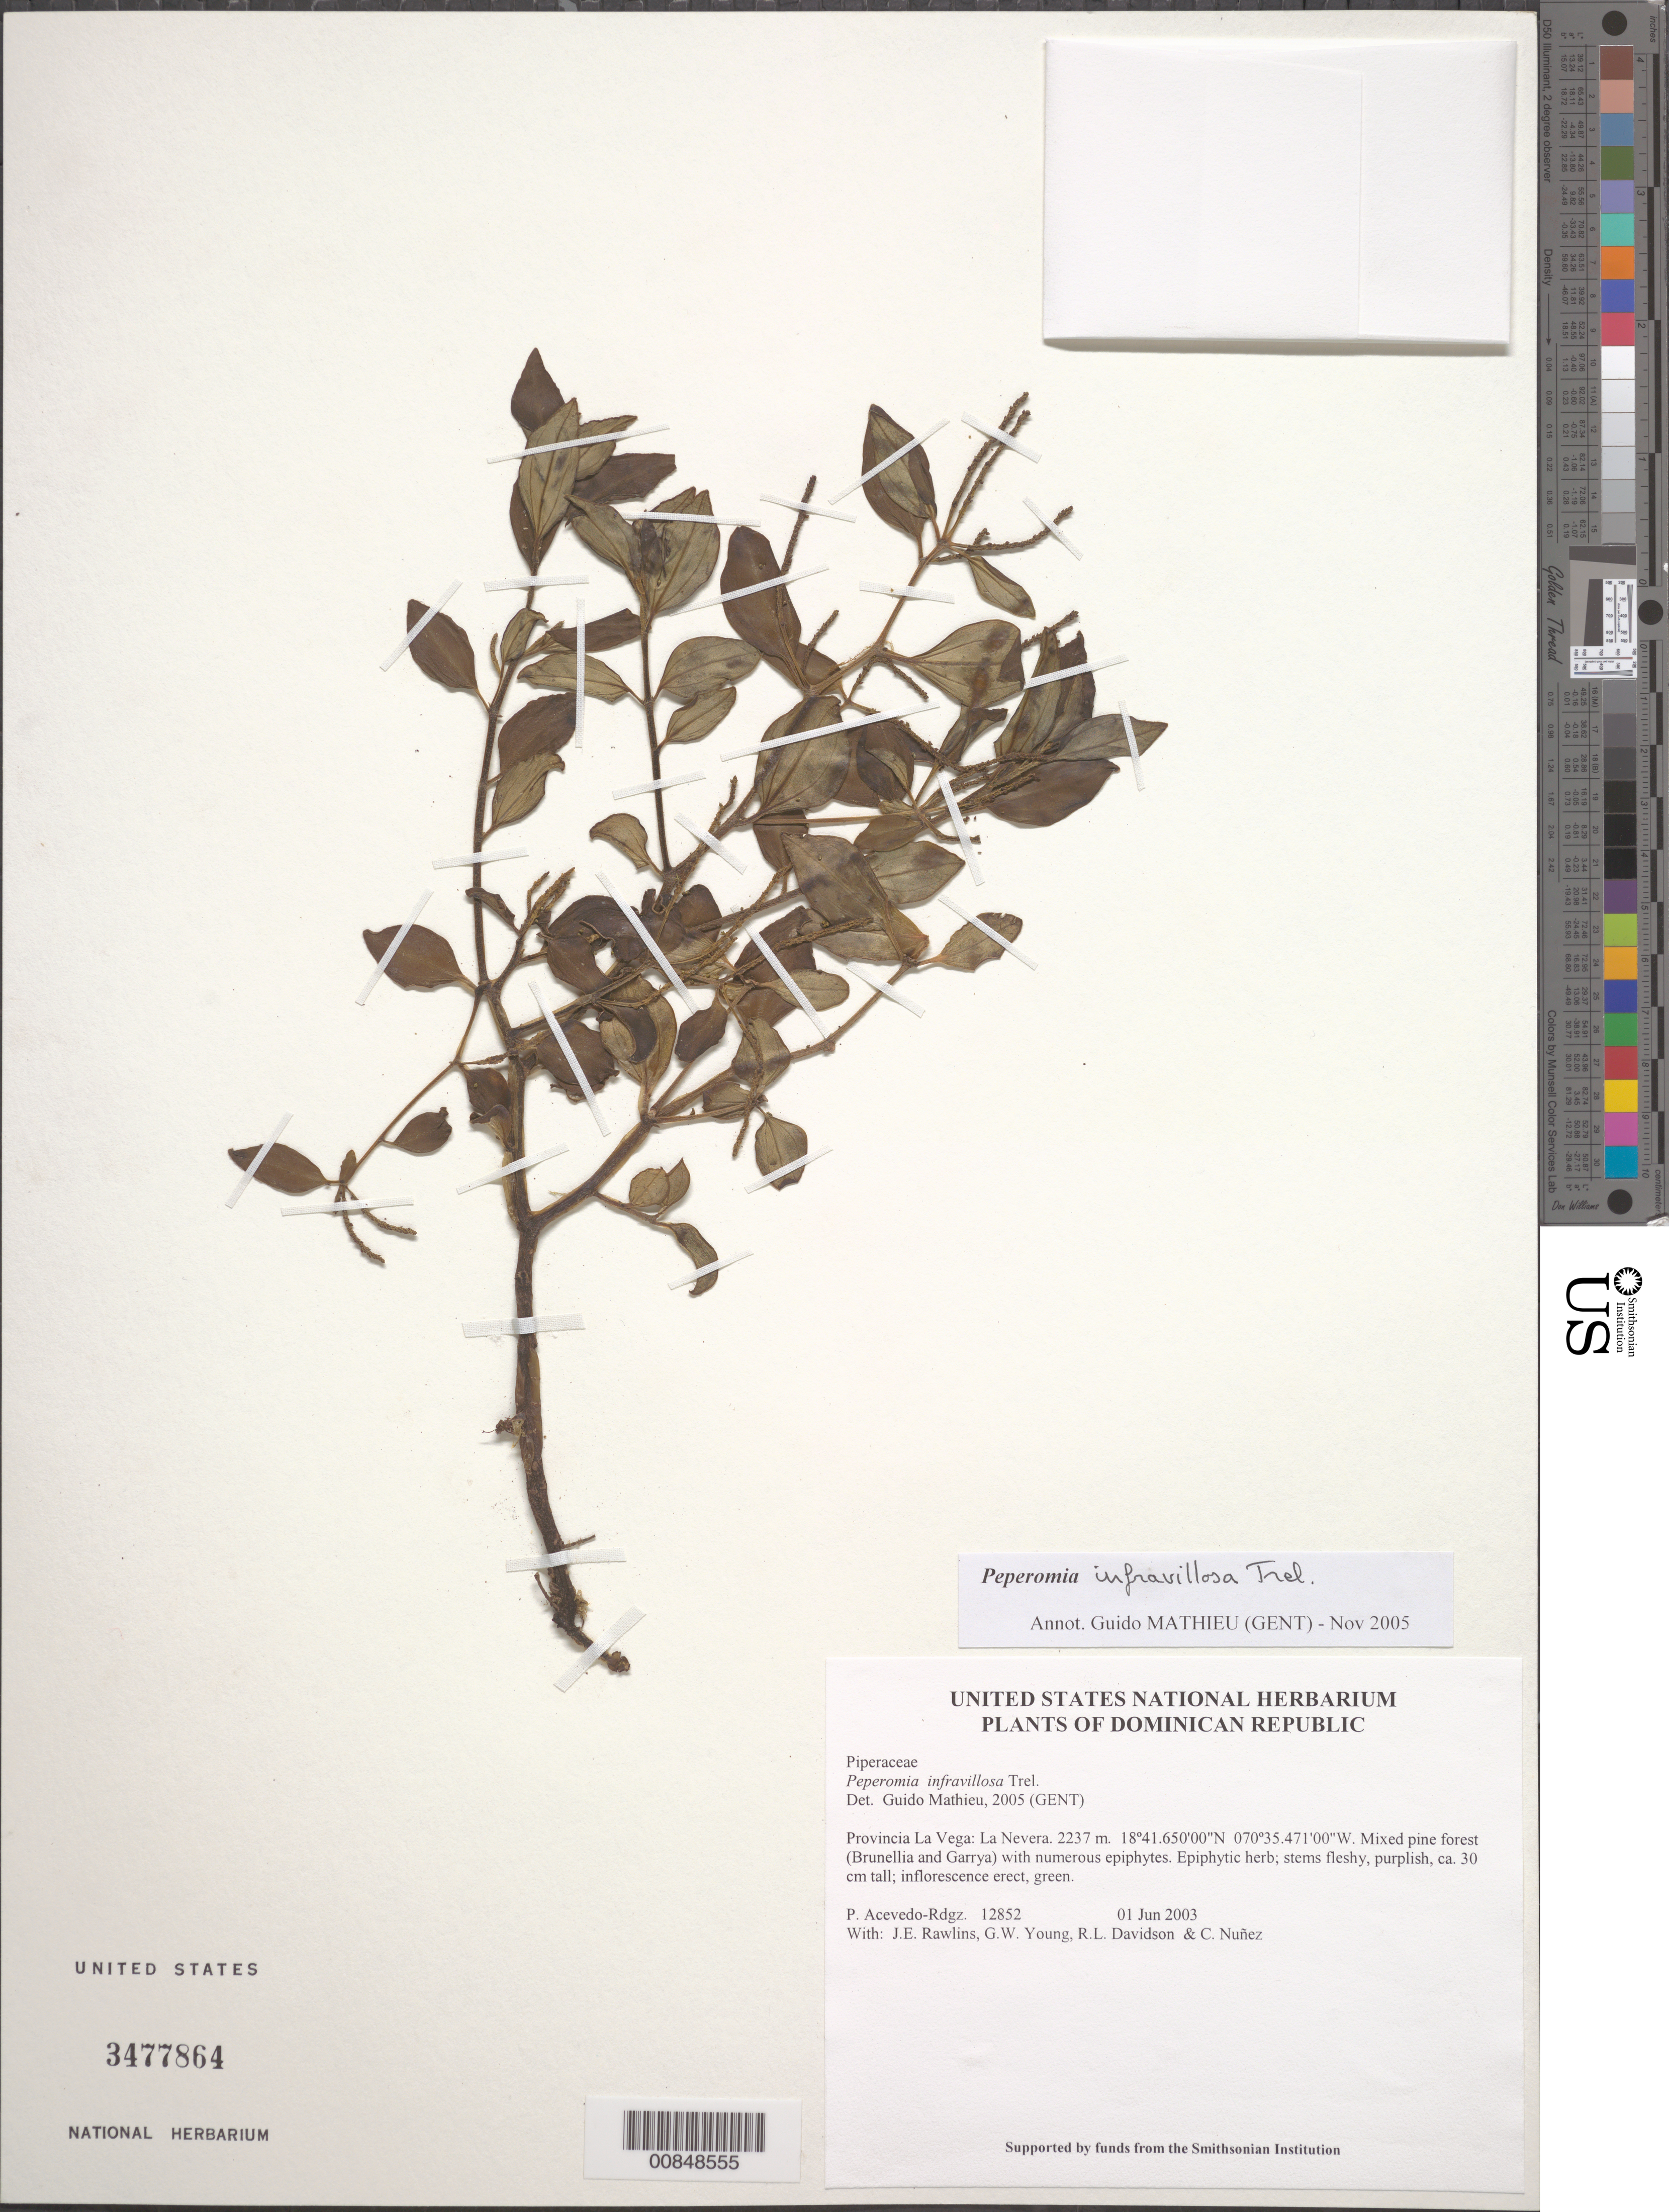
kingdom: Plantae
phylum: Tracheophyta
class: Magnoliopsida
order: Piperales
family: Piperaceae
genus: Peperomia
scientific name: Peperomia infravillosa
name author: Trel.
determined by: Mathieu, Guido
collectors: P. Acevedo-Rodr., J. Rawlins, G. Young, R. Davidson & C. Nunez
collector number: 12852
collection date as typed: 01 Jun 2003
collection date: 2003-06-01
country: Dominican Republic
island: Hispaniola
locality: Provincia La Vega: La Nevera.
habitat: Mixed pine forest (Brunellia and Garrya) with numerous epiphytes.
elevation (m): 2237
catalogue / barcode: US 3477864